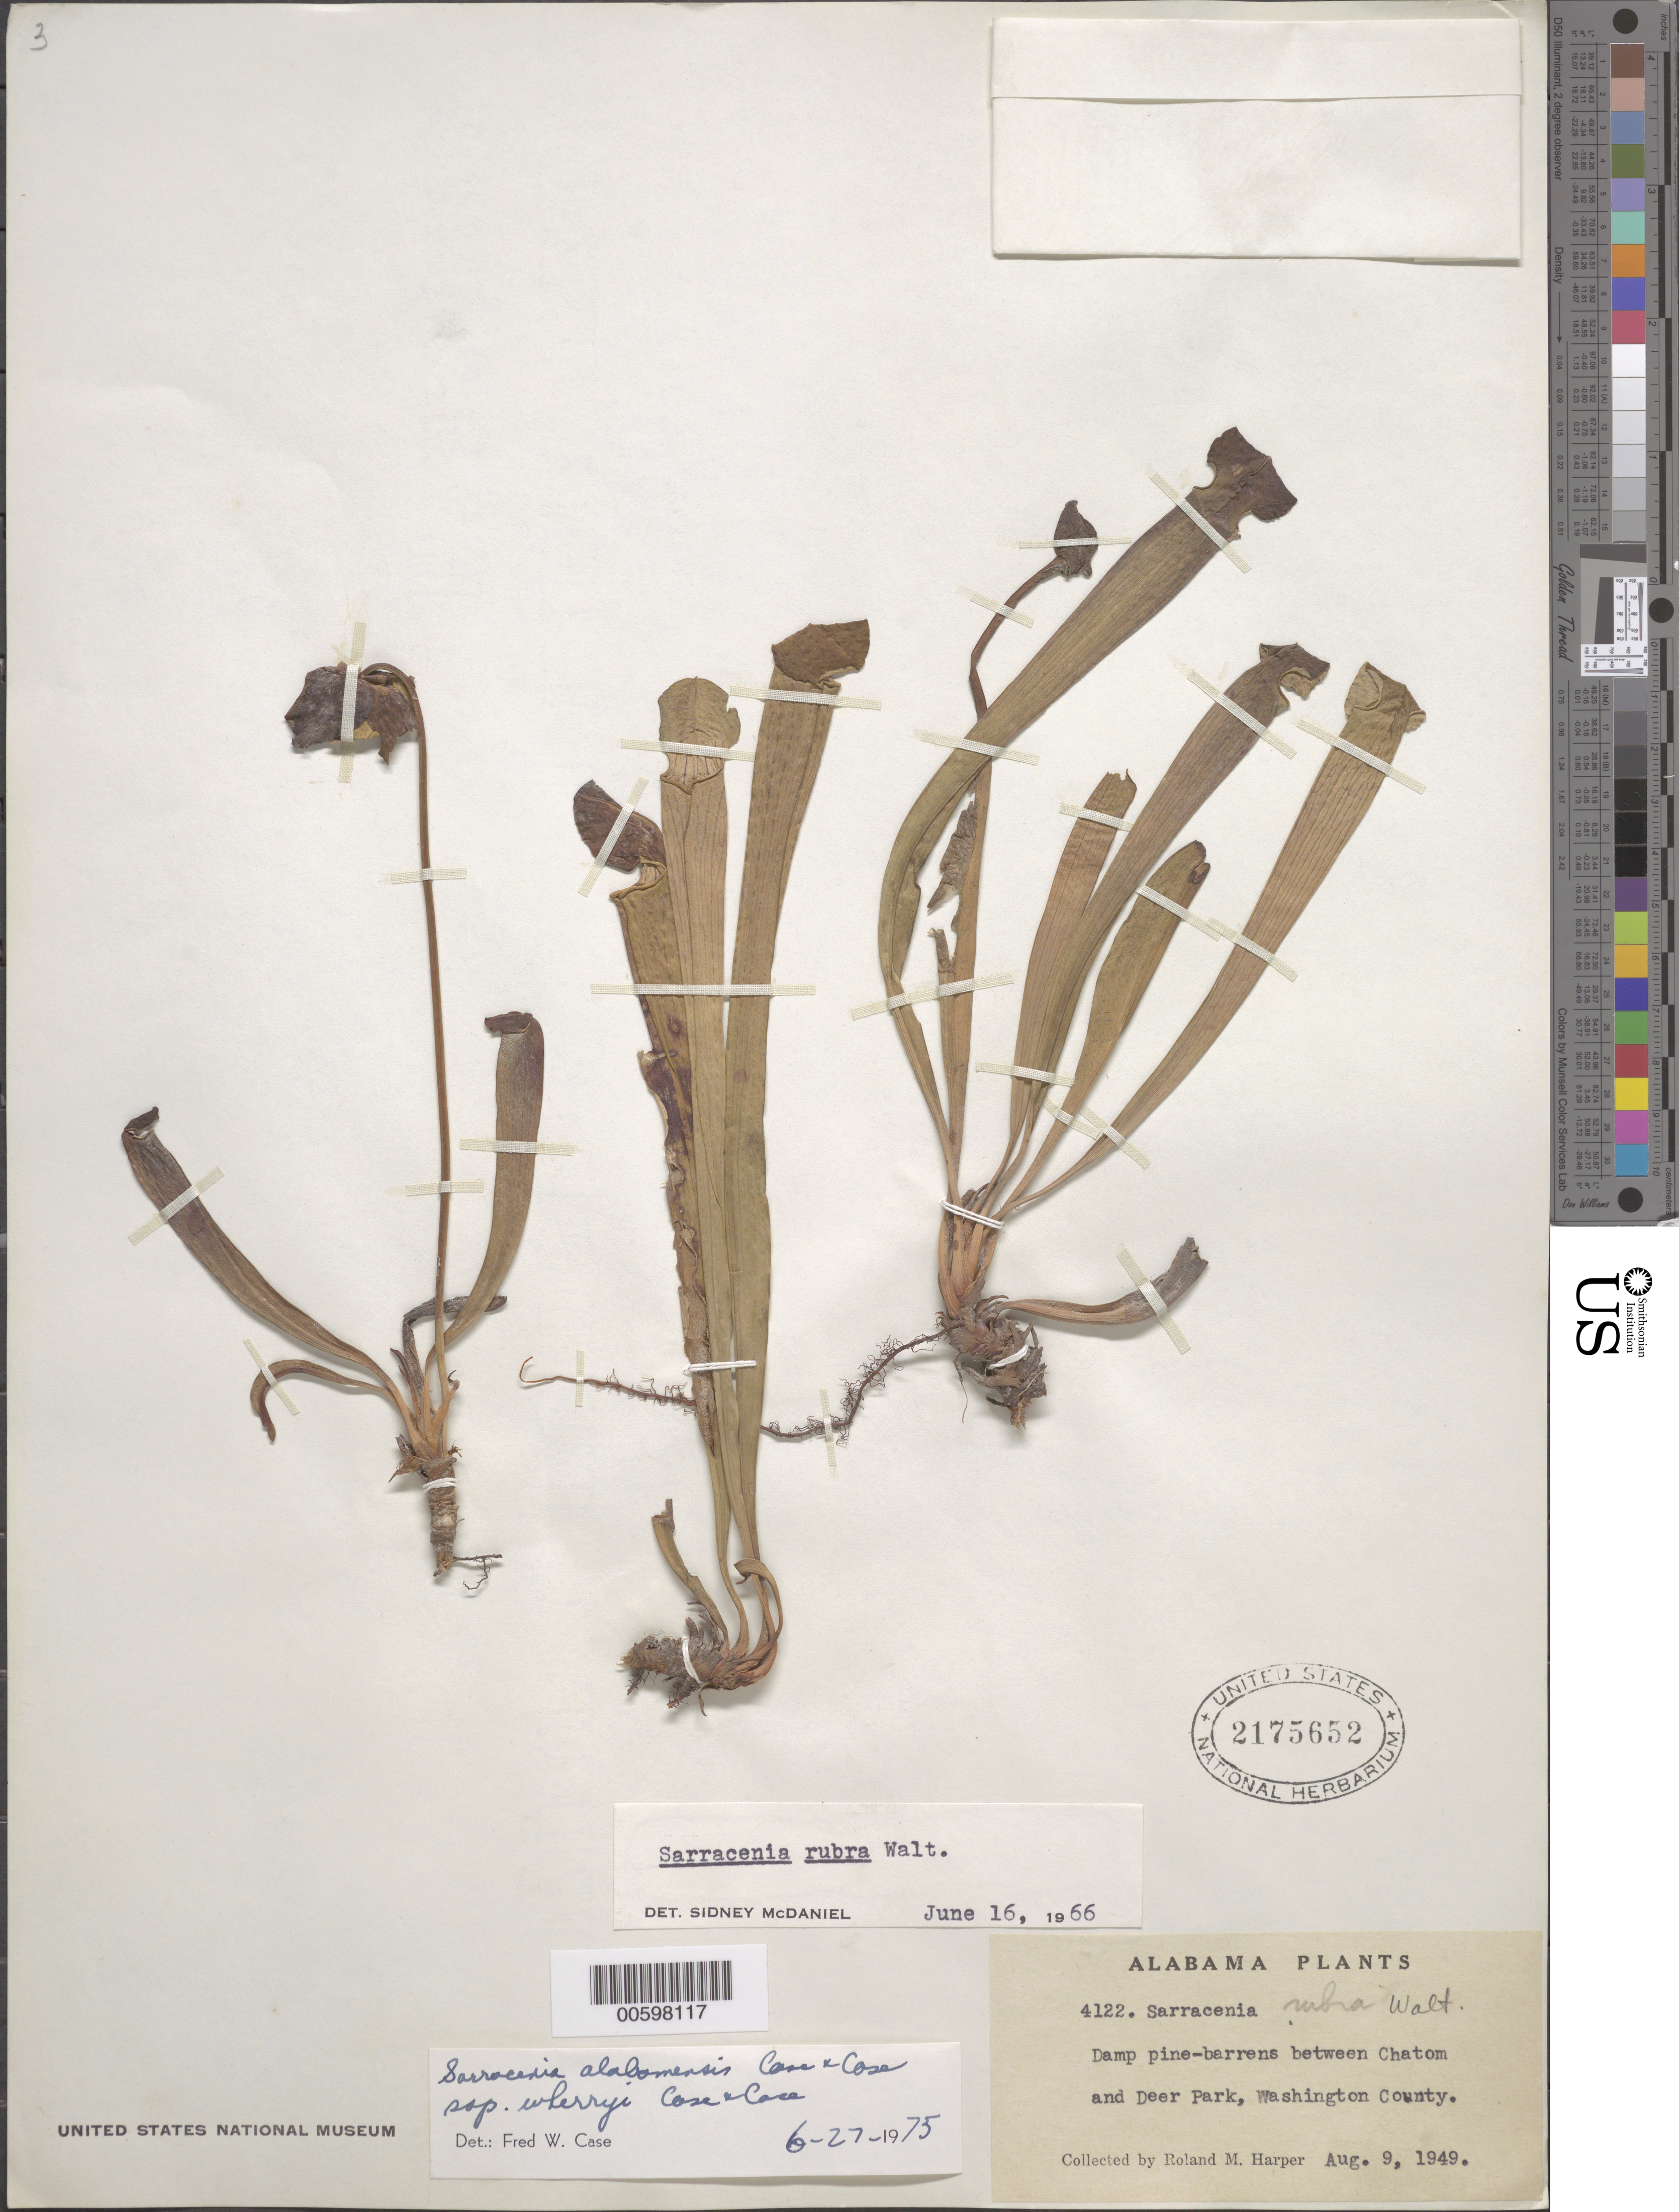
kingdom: Plantae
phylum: Tracheophyta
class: Magnoliopsida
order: Ericales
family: Sarraceniaceae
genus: Sarracenia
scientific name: Sarracenia wherryi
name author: Mellichamp & Trexler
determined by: Trexler, Carson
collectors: R. M. Harper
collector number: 4122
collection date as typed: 09 Aug 1949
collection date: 1949-08-09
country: United States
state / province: Alabama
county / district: Washington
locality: Between Chatom and Deer Park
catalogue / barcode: US 2175652